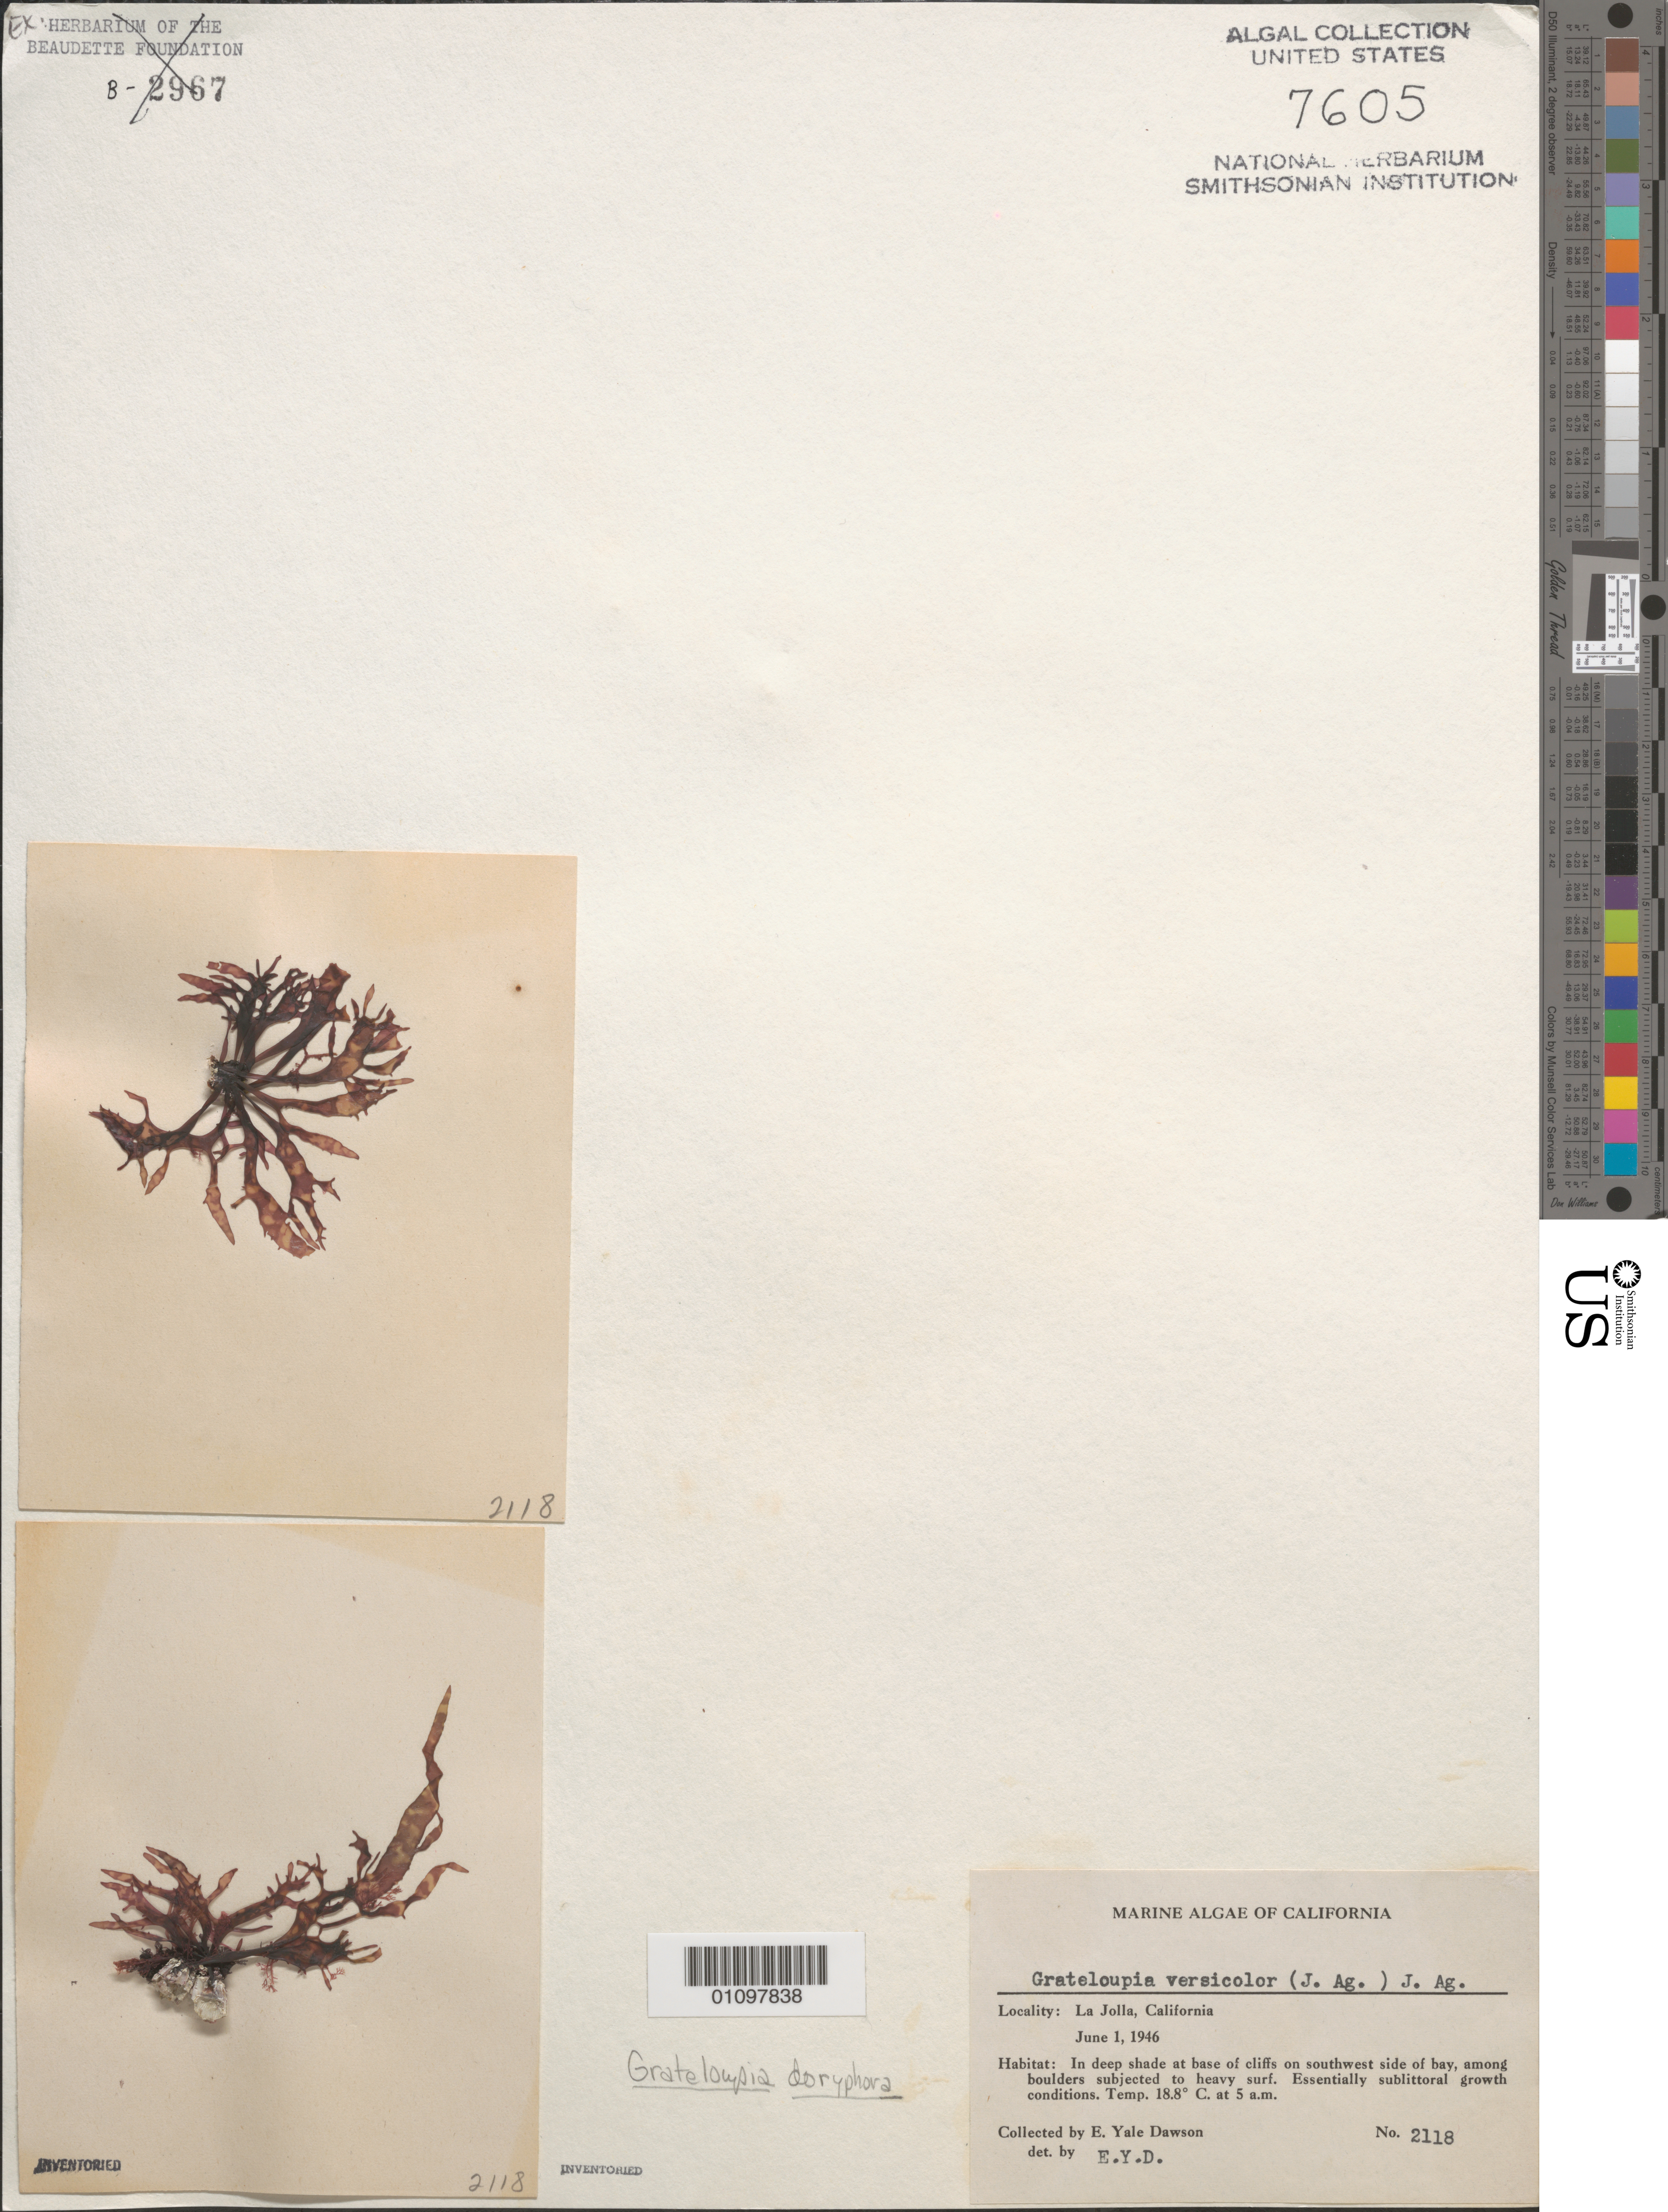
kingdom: Plantae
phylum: Rhodophyta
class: Florideophyceae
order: Halymeniales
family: Halymeniaceae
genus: Grateloupia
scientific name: Grateloupia doryphora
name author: (Mont.) Howe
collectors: E. Y. Dawson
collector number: EYD 2118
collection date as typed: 01 Jun 1946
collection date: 1946-06-01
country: United States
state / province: California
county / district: San Diego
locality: La Jolla, southwest La Jolla Bay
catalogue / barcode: US 7605